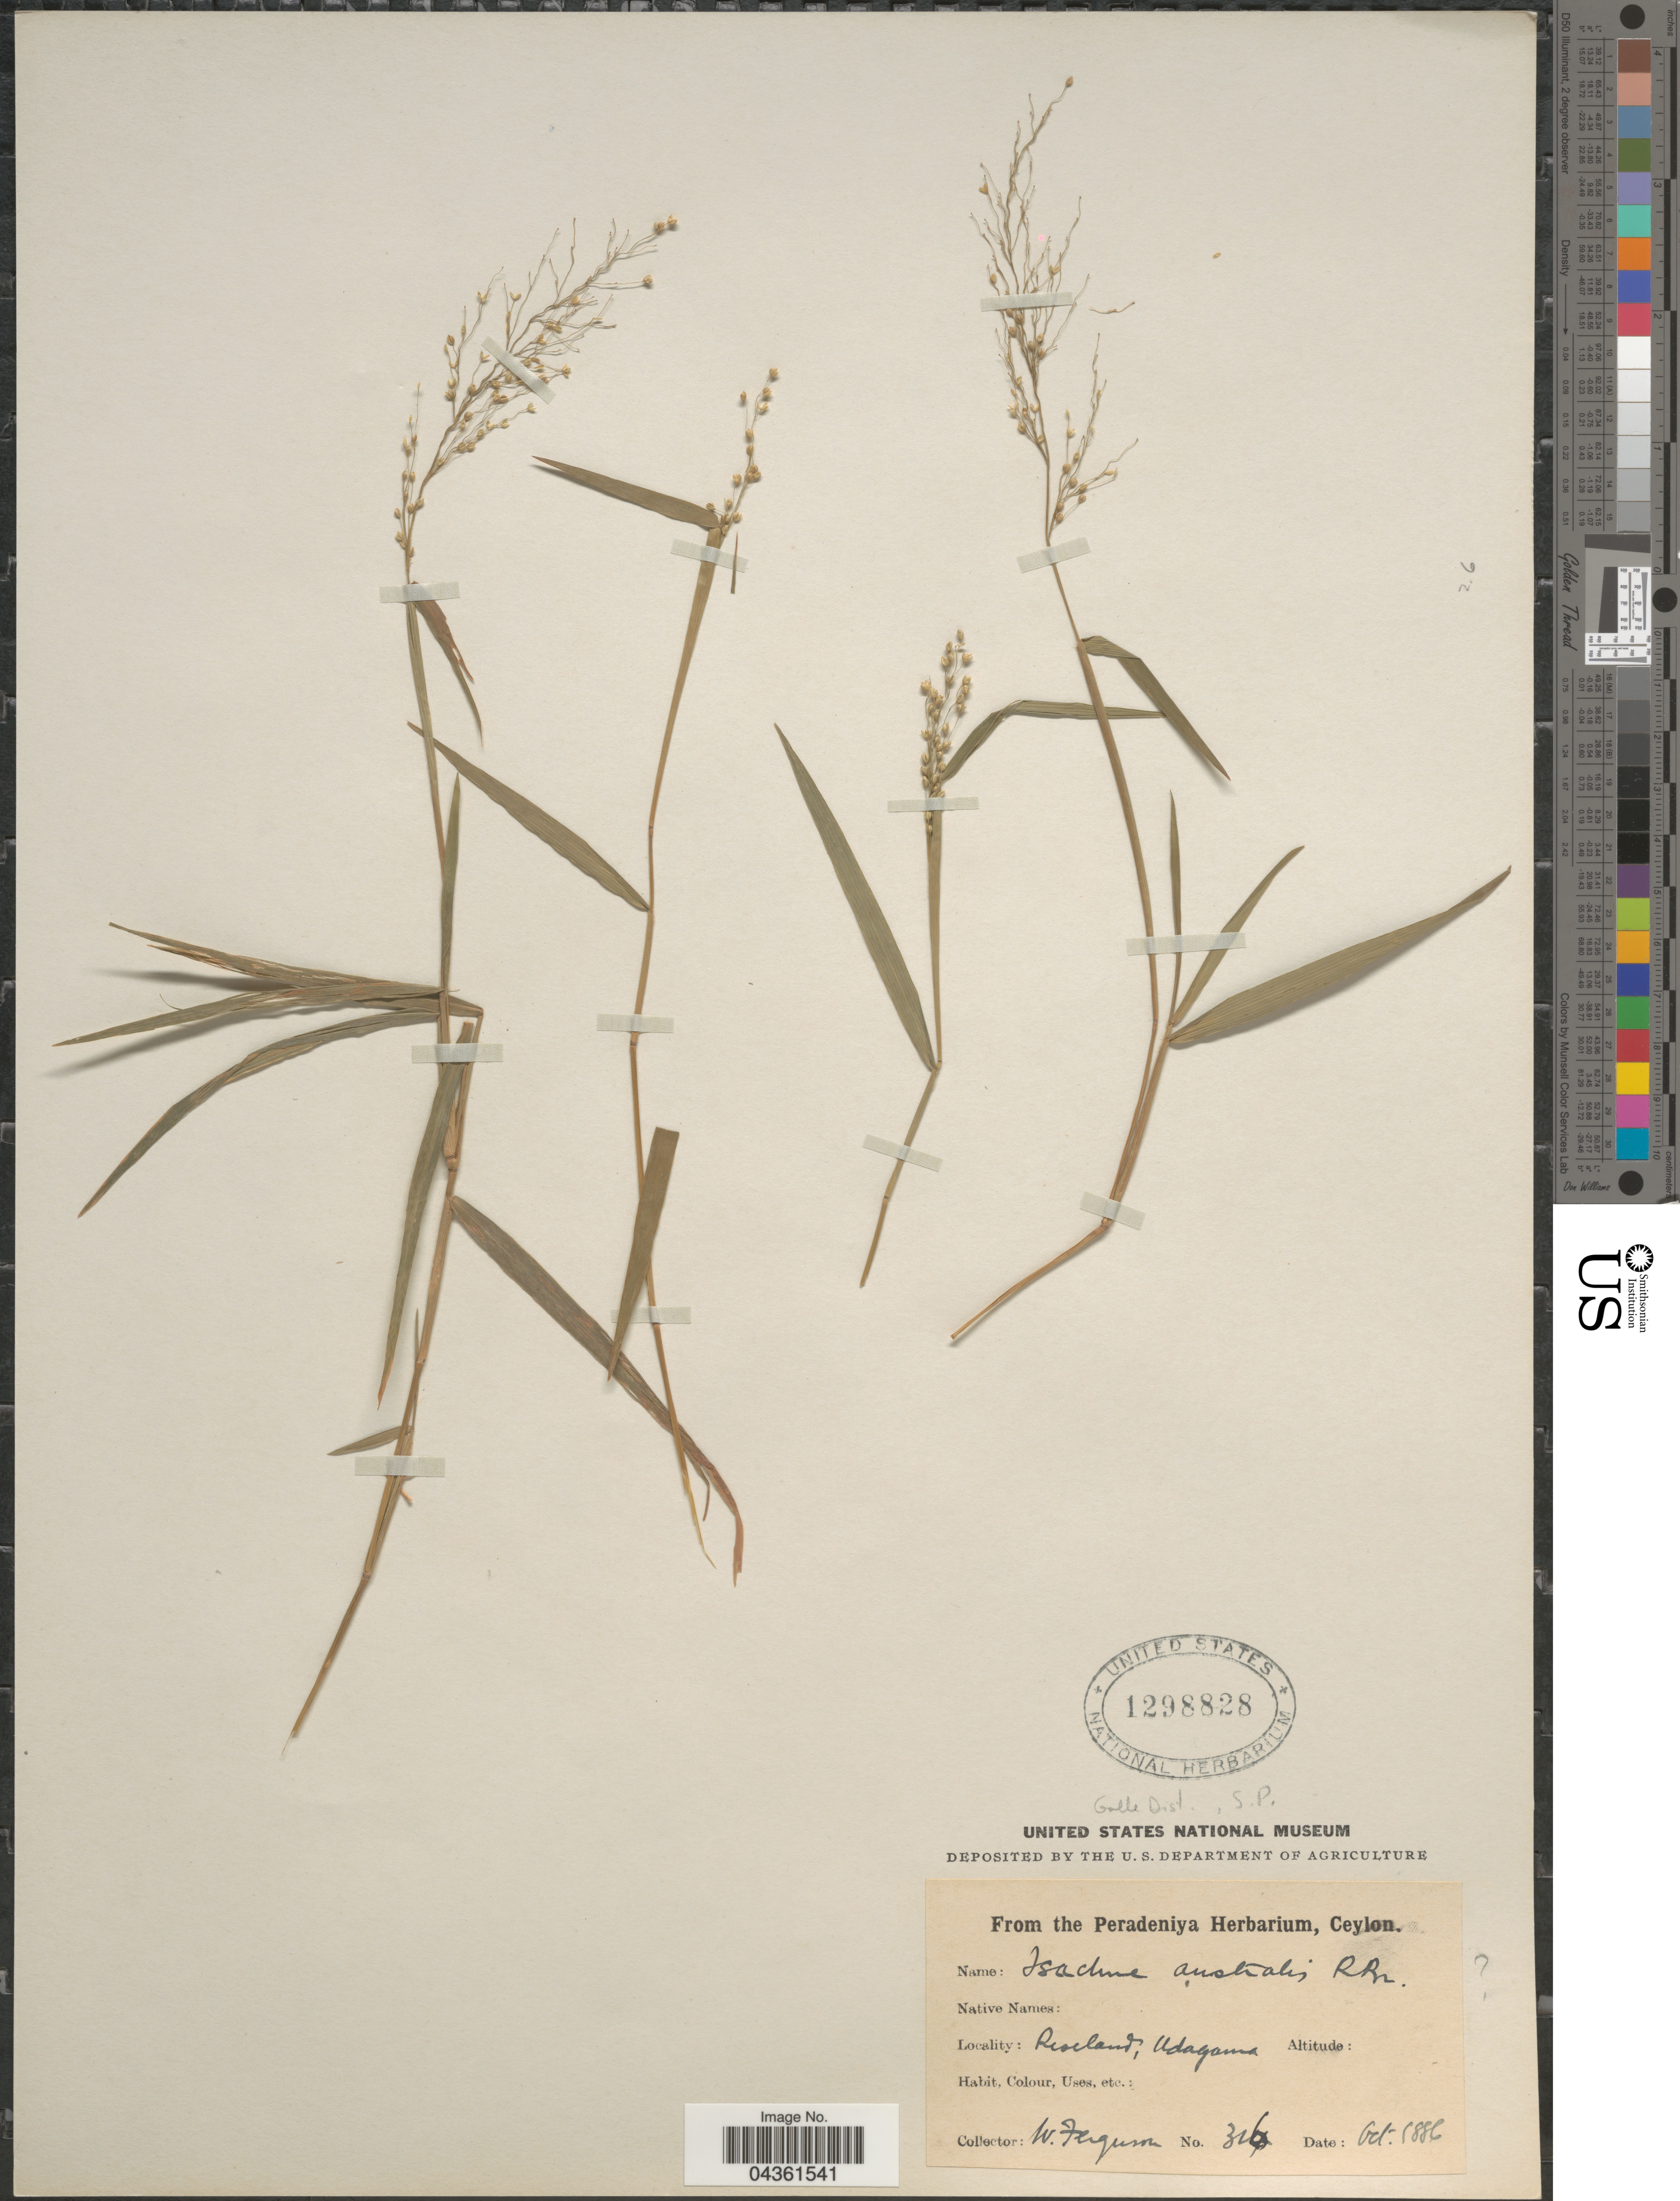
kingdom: Plantae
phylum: Tracheophyta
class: Liliopsida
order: Poales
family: Poaceae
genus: Isachne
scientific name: Isachne globosa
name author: (Thunb.) Kuntze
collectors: W. Ferguson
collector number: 326*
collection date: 1886-10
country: Sri Lanka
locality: Riseland, Udagama.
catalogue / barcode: US 1298828